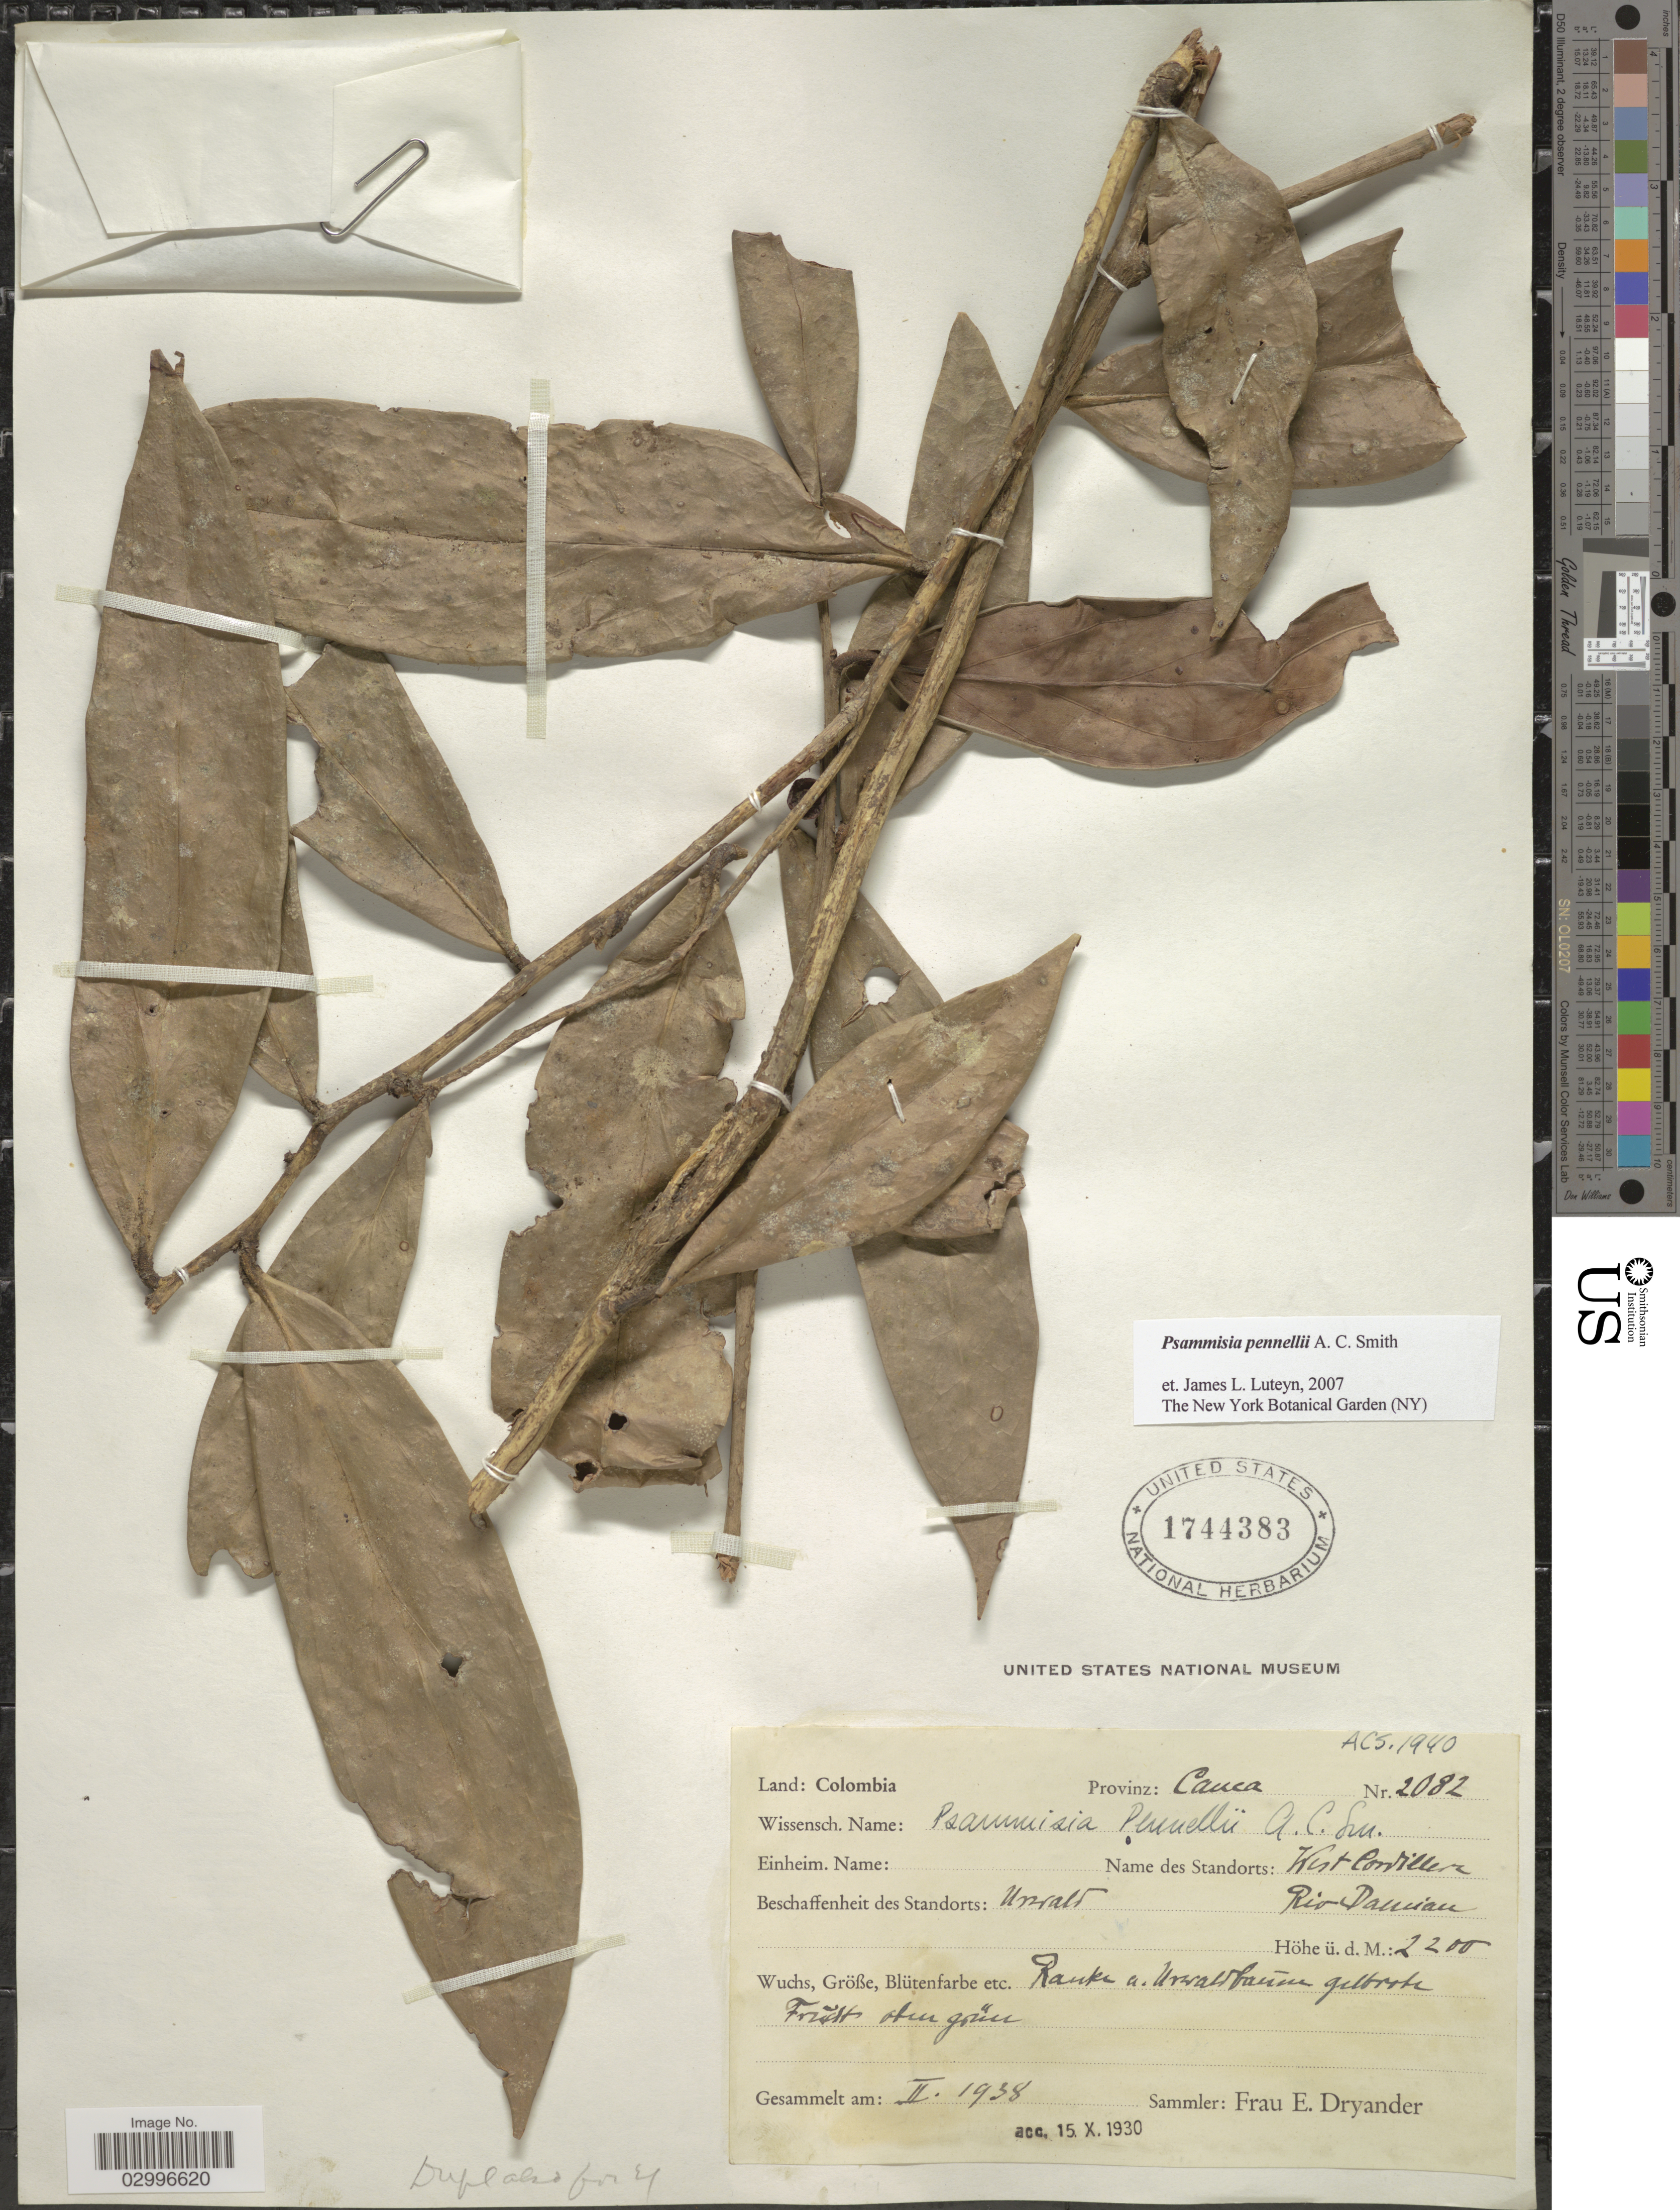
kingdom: Plantae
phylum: Tracheophyta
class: Magnoliopsida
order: Ericales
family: Ericaceae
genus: Psammisia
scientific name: Psammisia pennellii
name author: A.C. Sm.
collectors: F. Dryander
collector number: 2082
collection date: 1938-02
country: Colombia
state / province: Cauca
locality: West Cordillera, Rio Damian.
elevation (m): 2200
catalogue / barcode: US 1744383